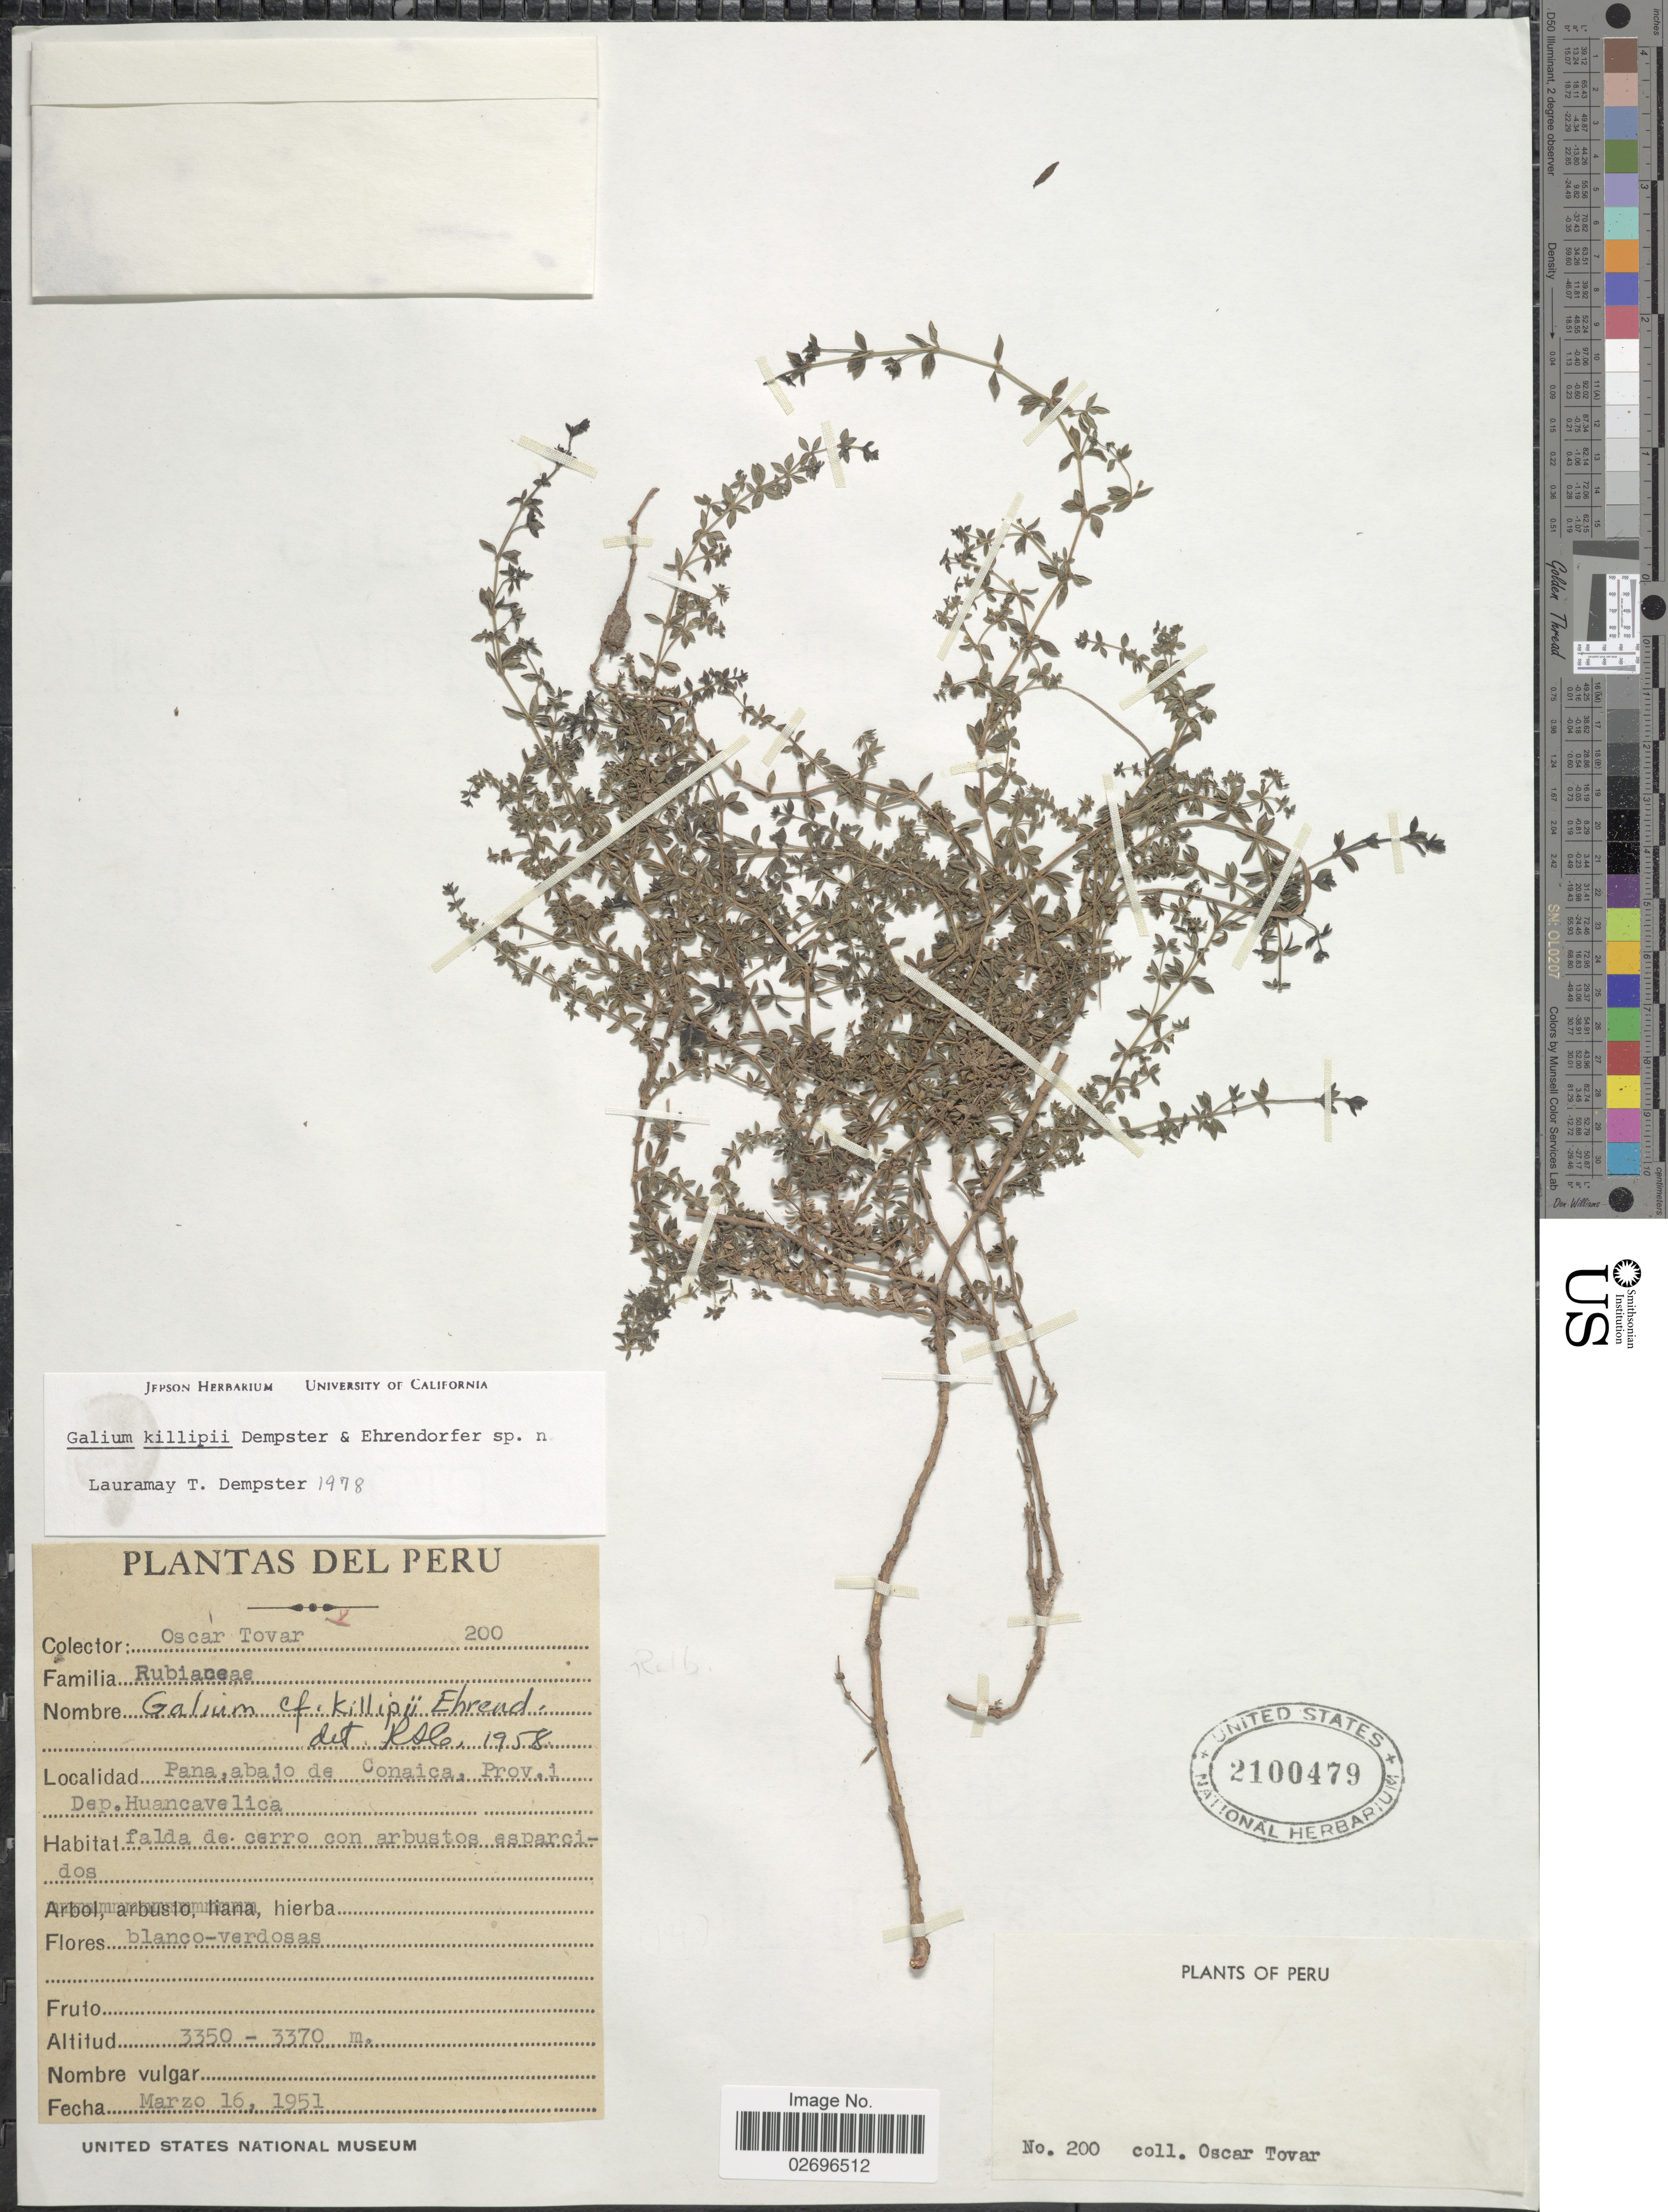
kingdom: Plantae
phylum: Tracheophyta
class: Magnoliopsida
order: Gentianales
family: Rubiaceae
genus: Galium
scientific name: Galium killipii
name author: Dempster & Ehrend.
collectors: Ó. Tovar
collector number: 200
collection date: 1951-03-16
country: Peru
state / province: Huancavelica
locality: Pana, abajo de Conaica, Dep. Huancavelica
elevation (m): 3350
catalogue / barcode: US 2100479